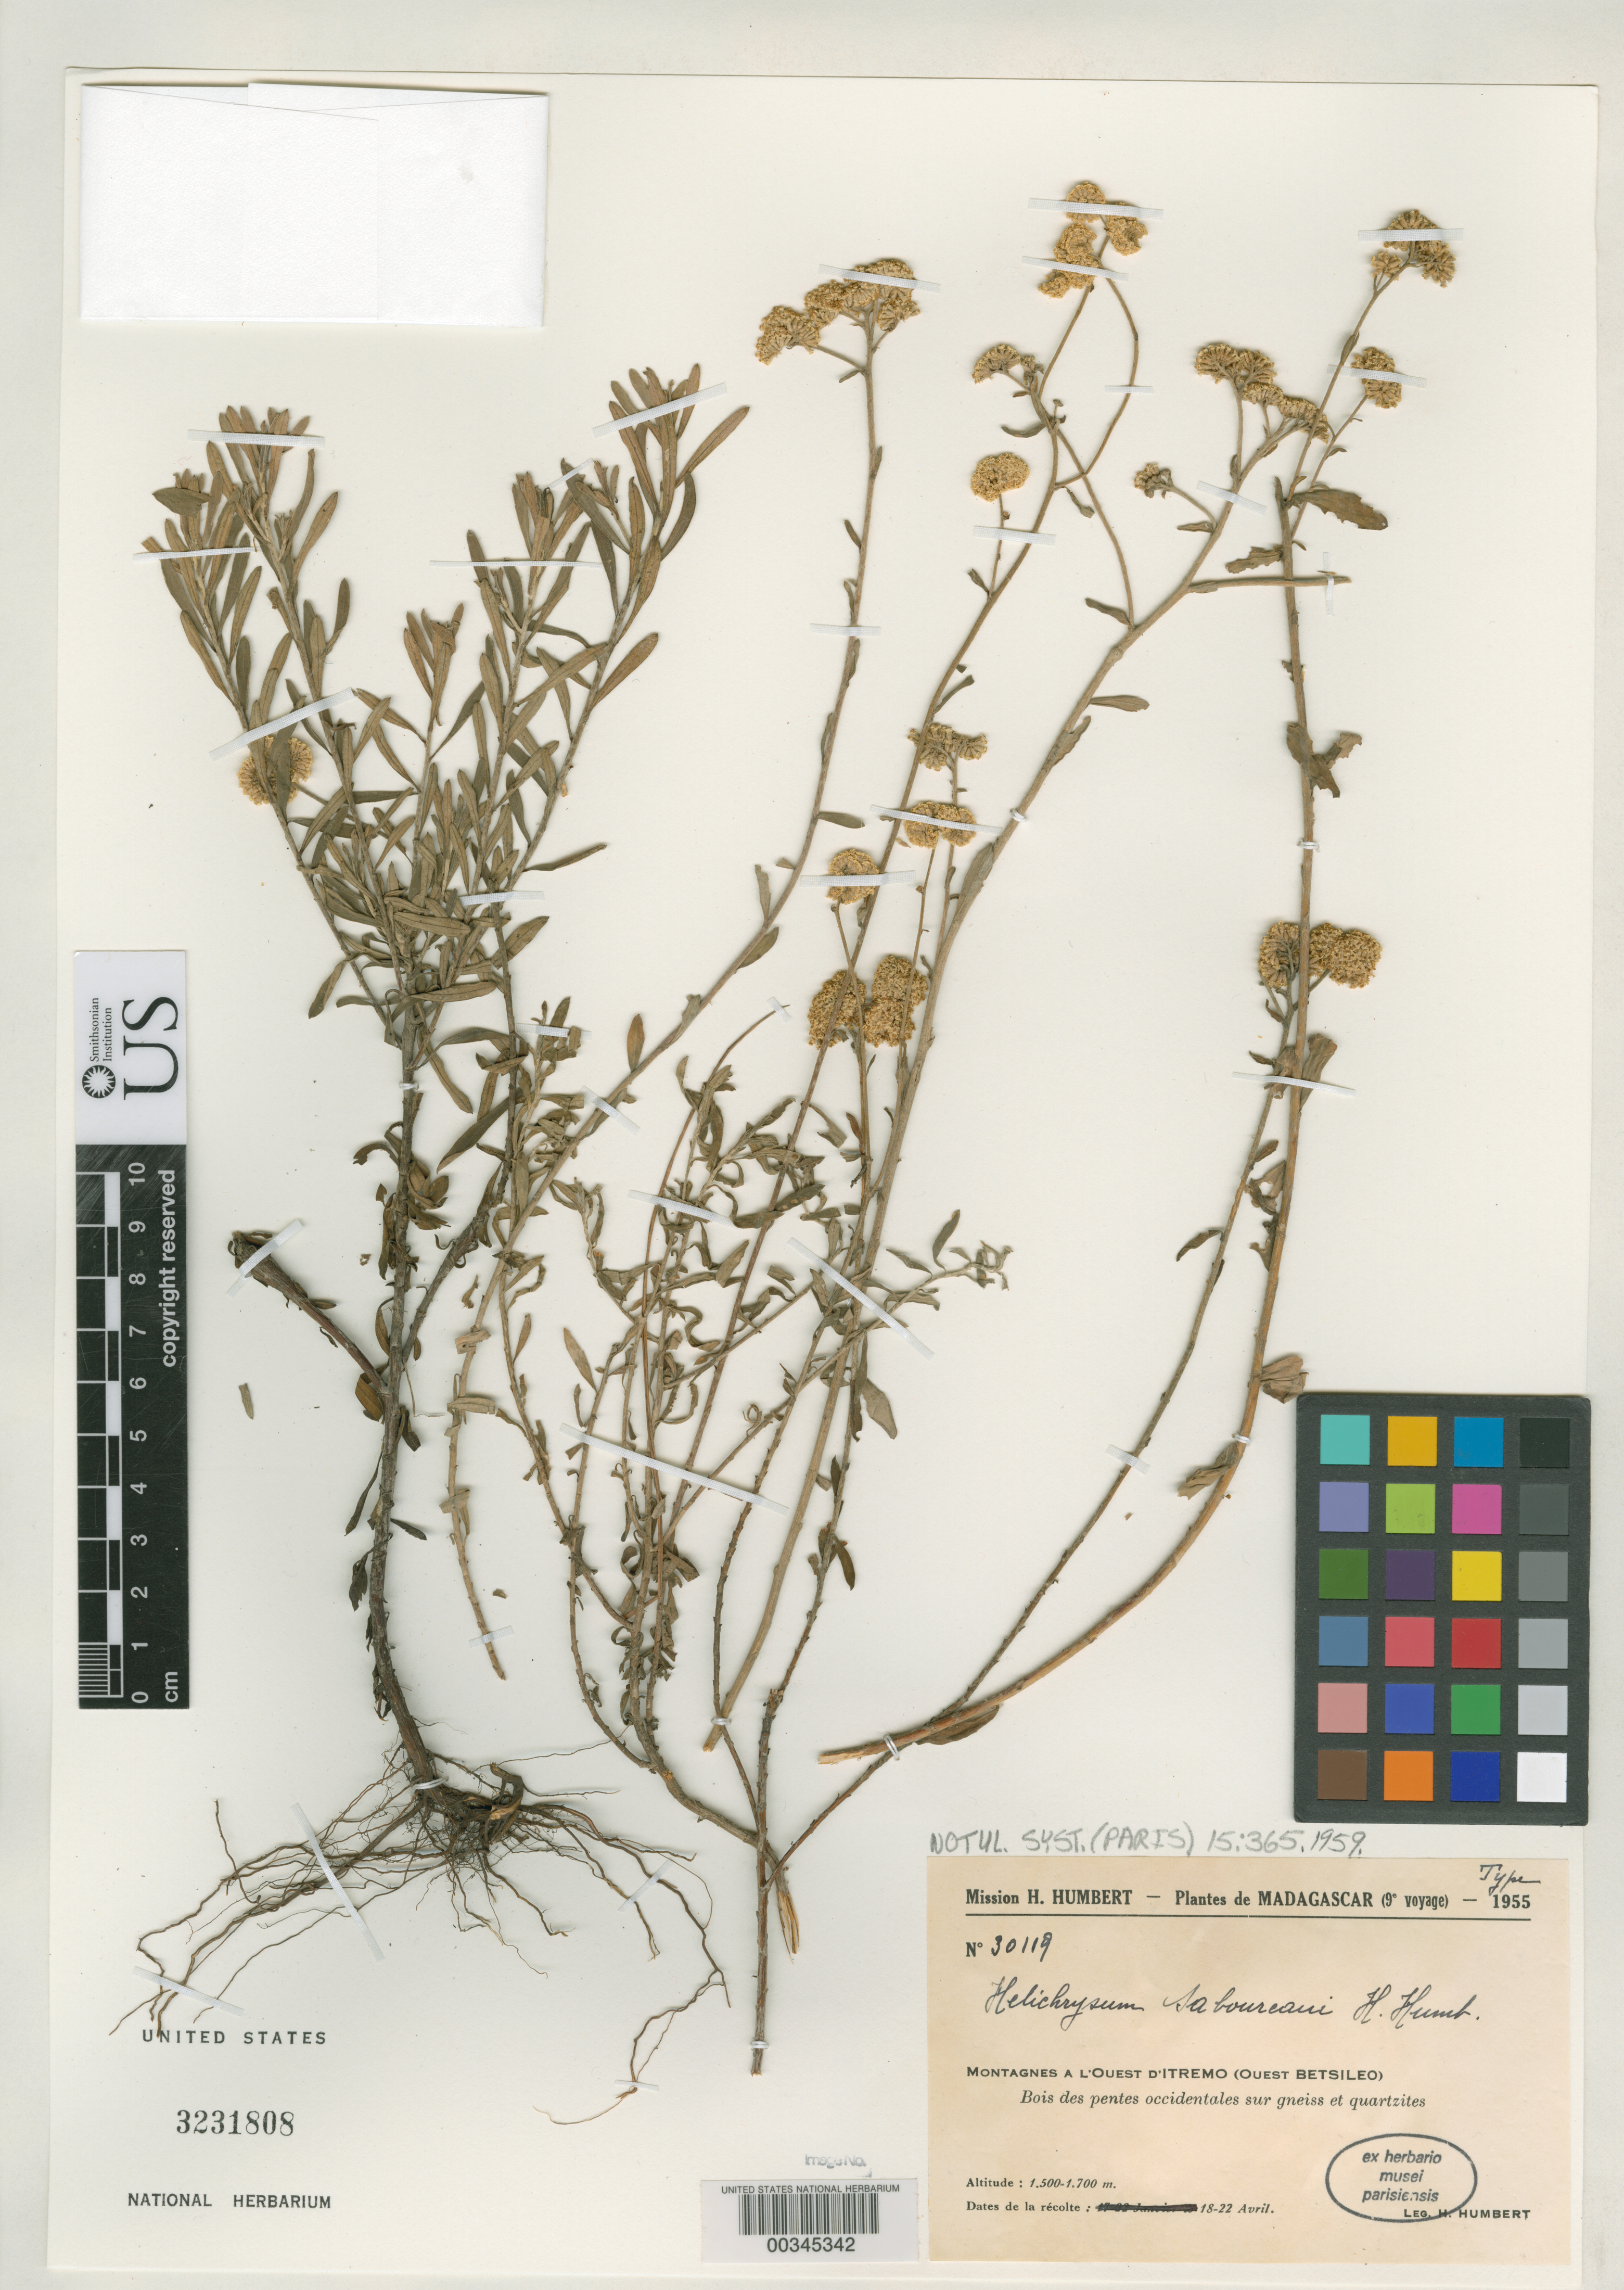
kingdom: Plantae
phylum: Tracheophyta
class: Magnoliopsida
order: Asterales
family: Asteraceae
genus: Helichrysum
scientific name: Helichrysum saboureaui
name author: Humbert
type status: Isotype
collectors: H. Humbert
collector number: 30119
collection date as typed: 18 Apr 1955 to 22 Apr 1955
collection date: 1955-04-18/1955-04-22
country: Madagascar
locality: Montagnes a l'ouest d'Itremo (ouest Betsileo).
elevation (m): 1500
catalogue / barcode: US 3231808